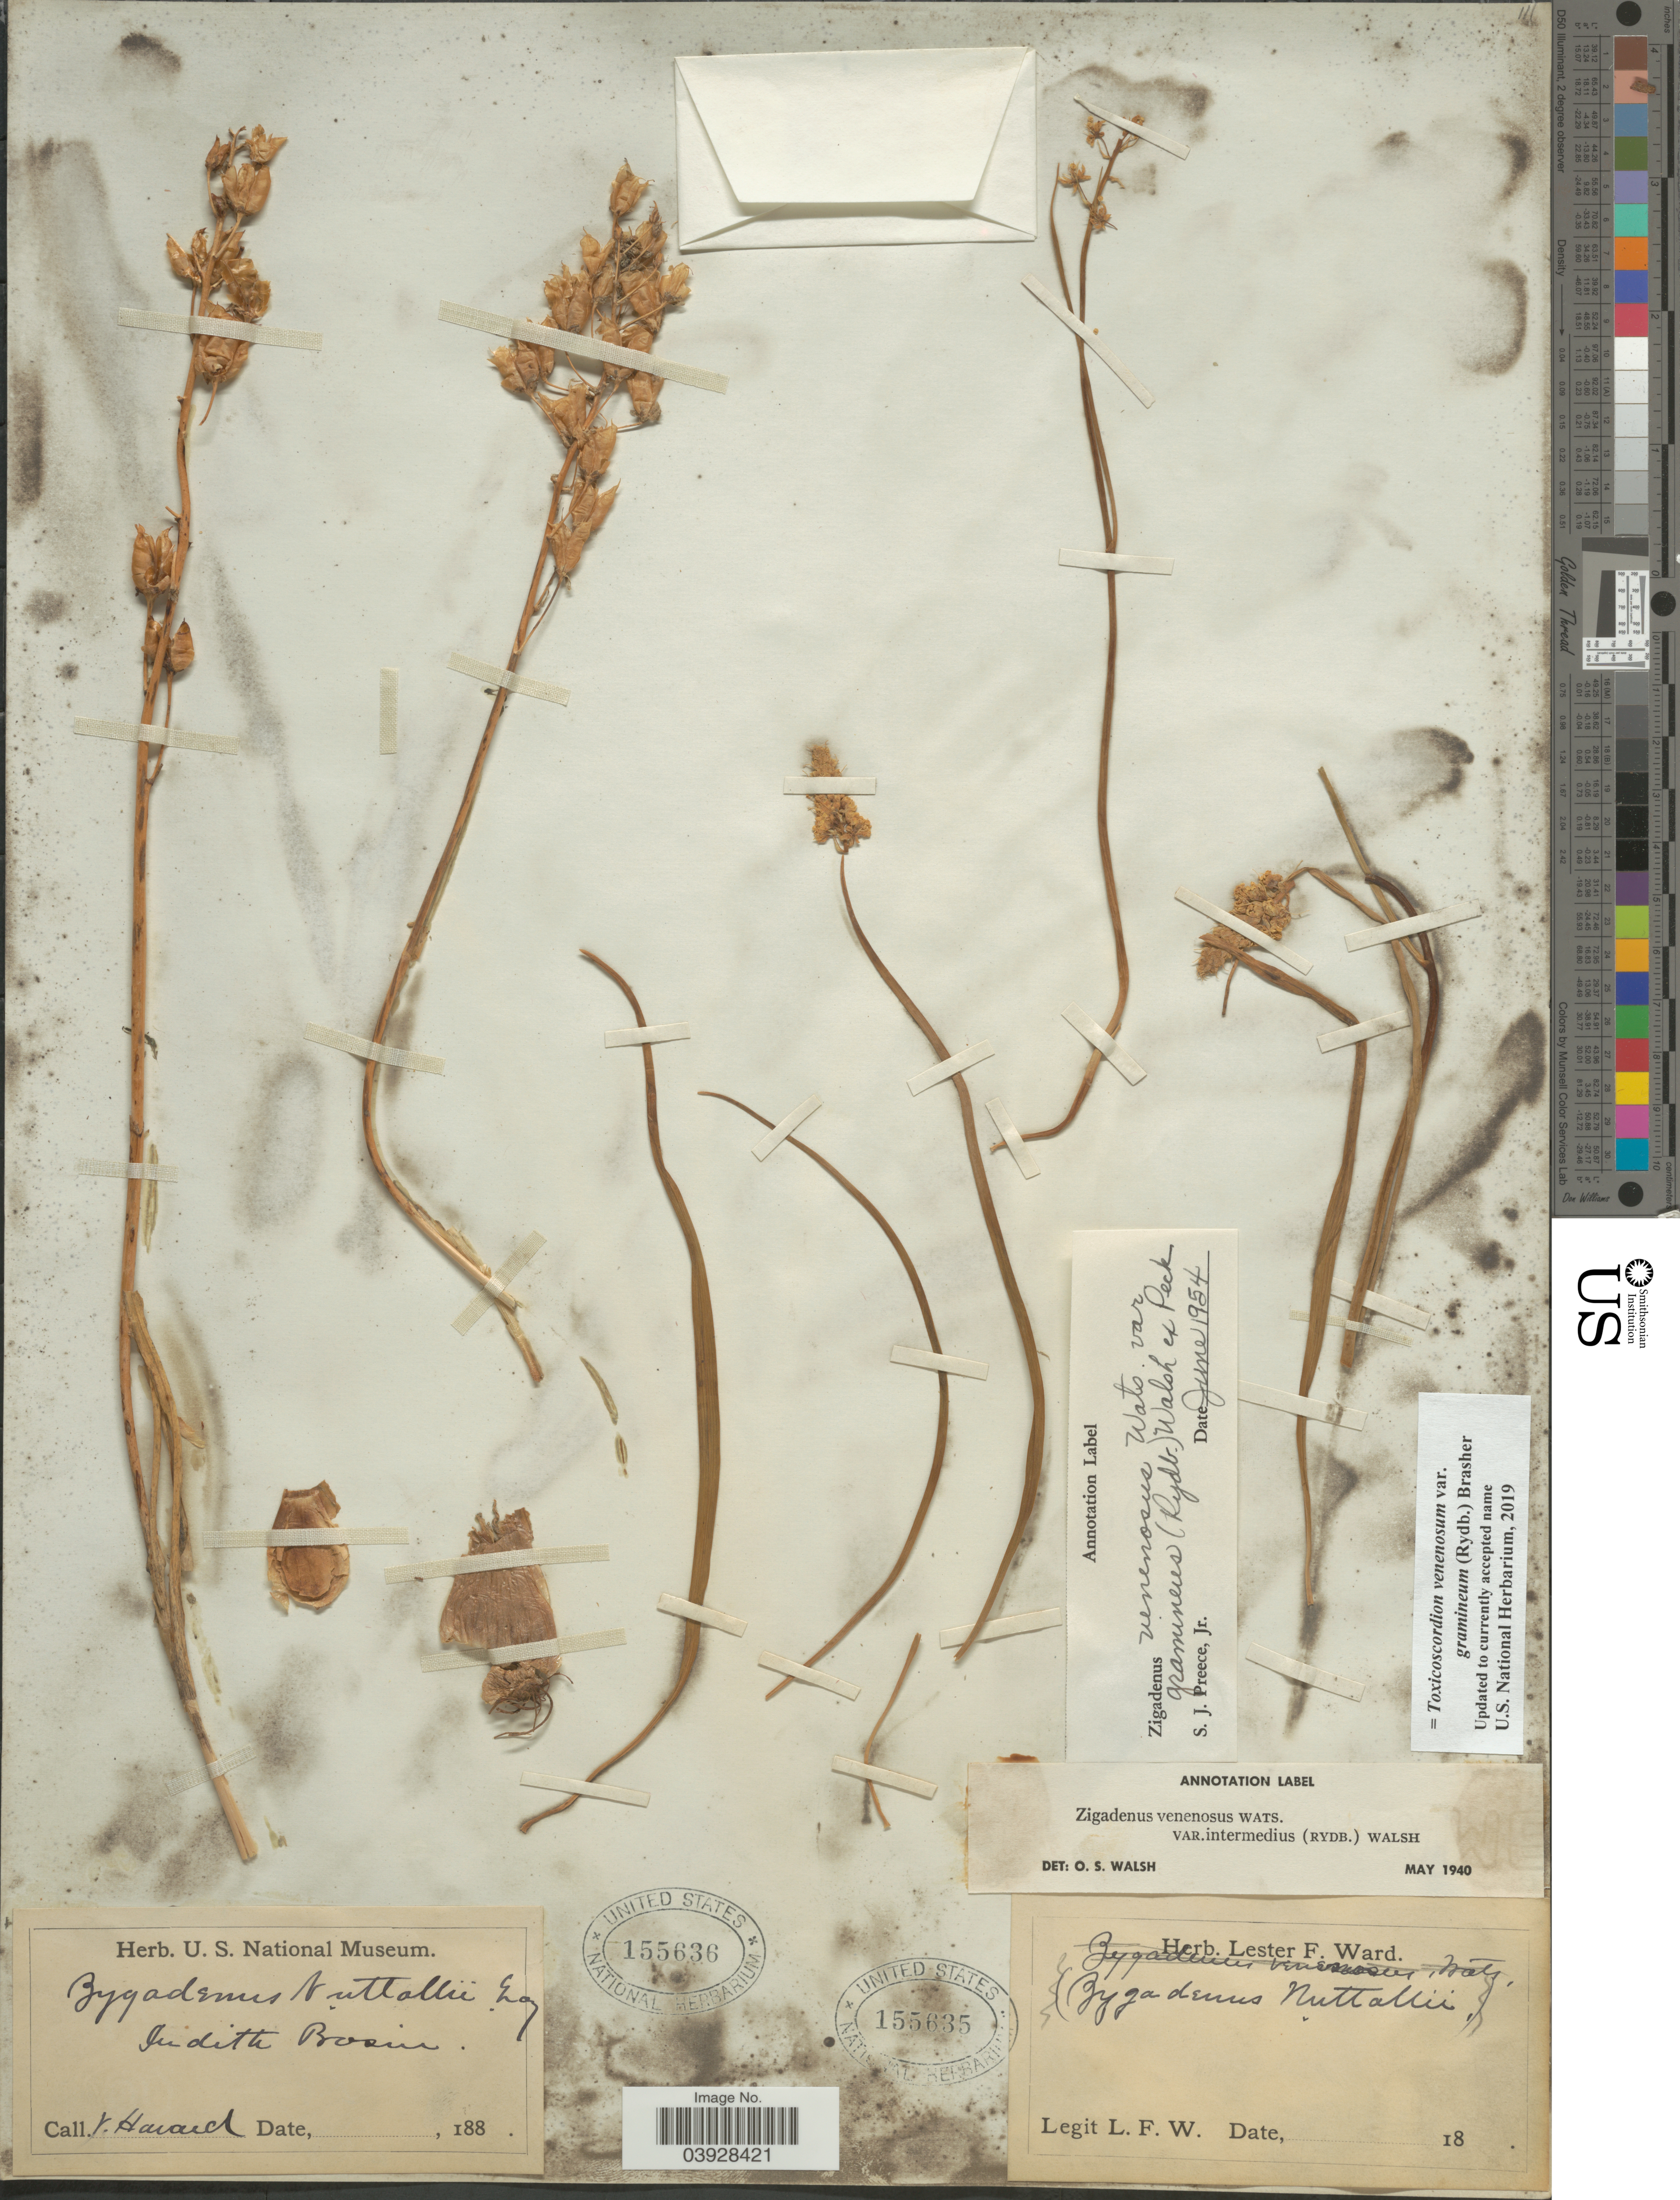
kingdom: Plantae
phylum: Tracheophyta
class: Liliopsida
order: Liliales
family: Melanthiaceae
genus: Toxicoscordion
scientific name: Toxicoscordion venenosum var. gramineum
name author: (Rydb.) Brasher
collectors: L. F. Ward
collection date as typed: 18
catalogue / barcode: US 155635-2